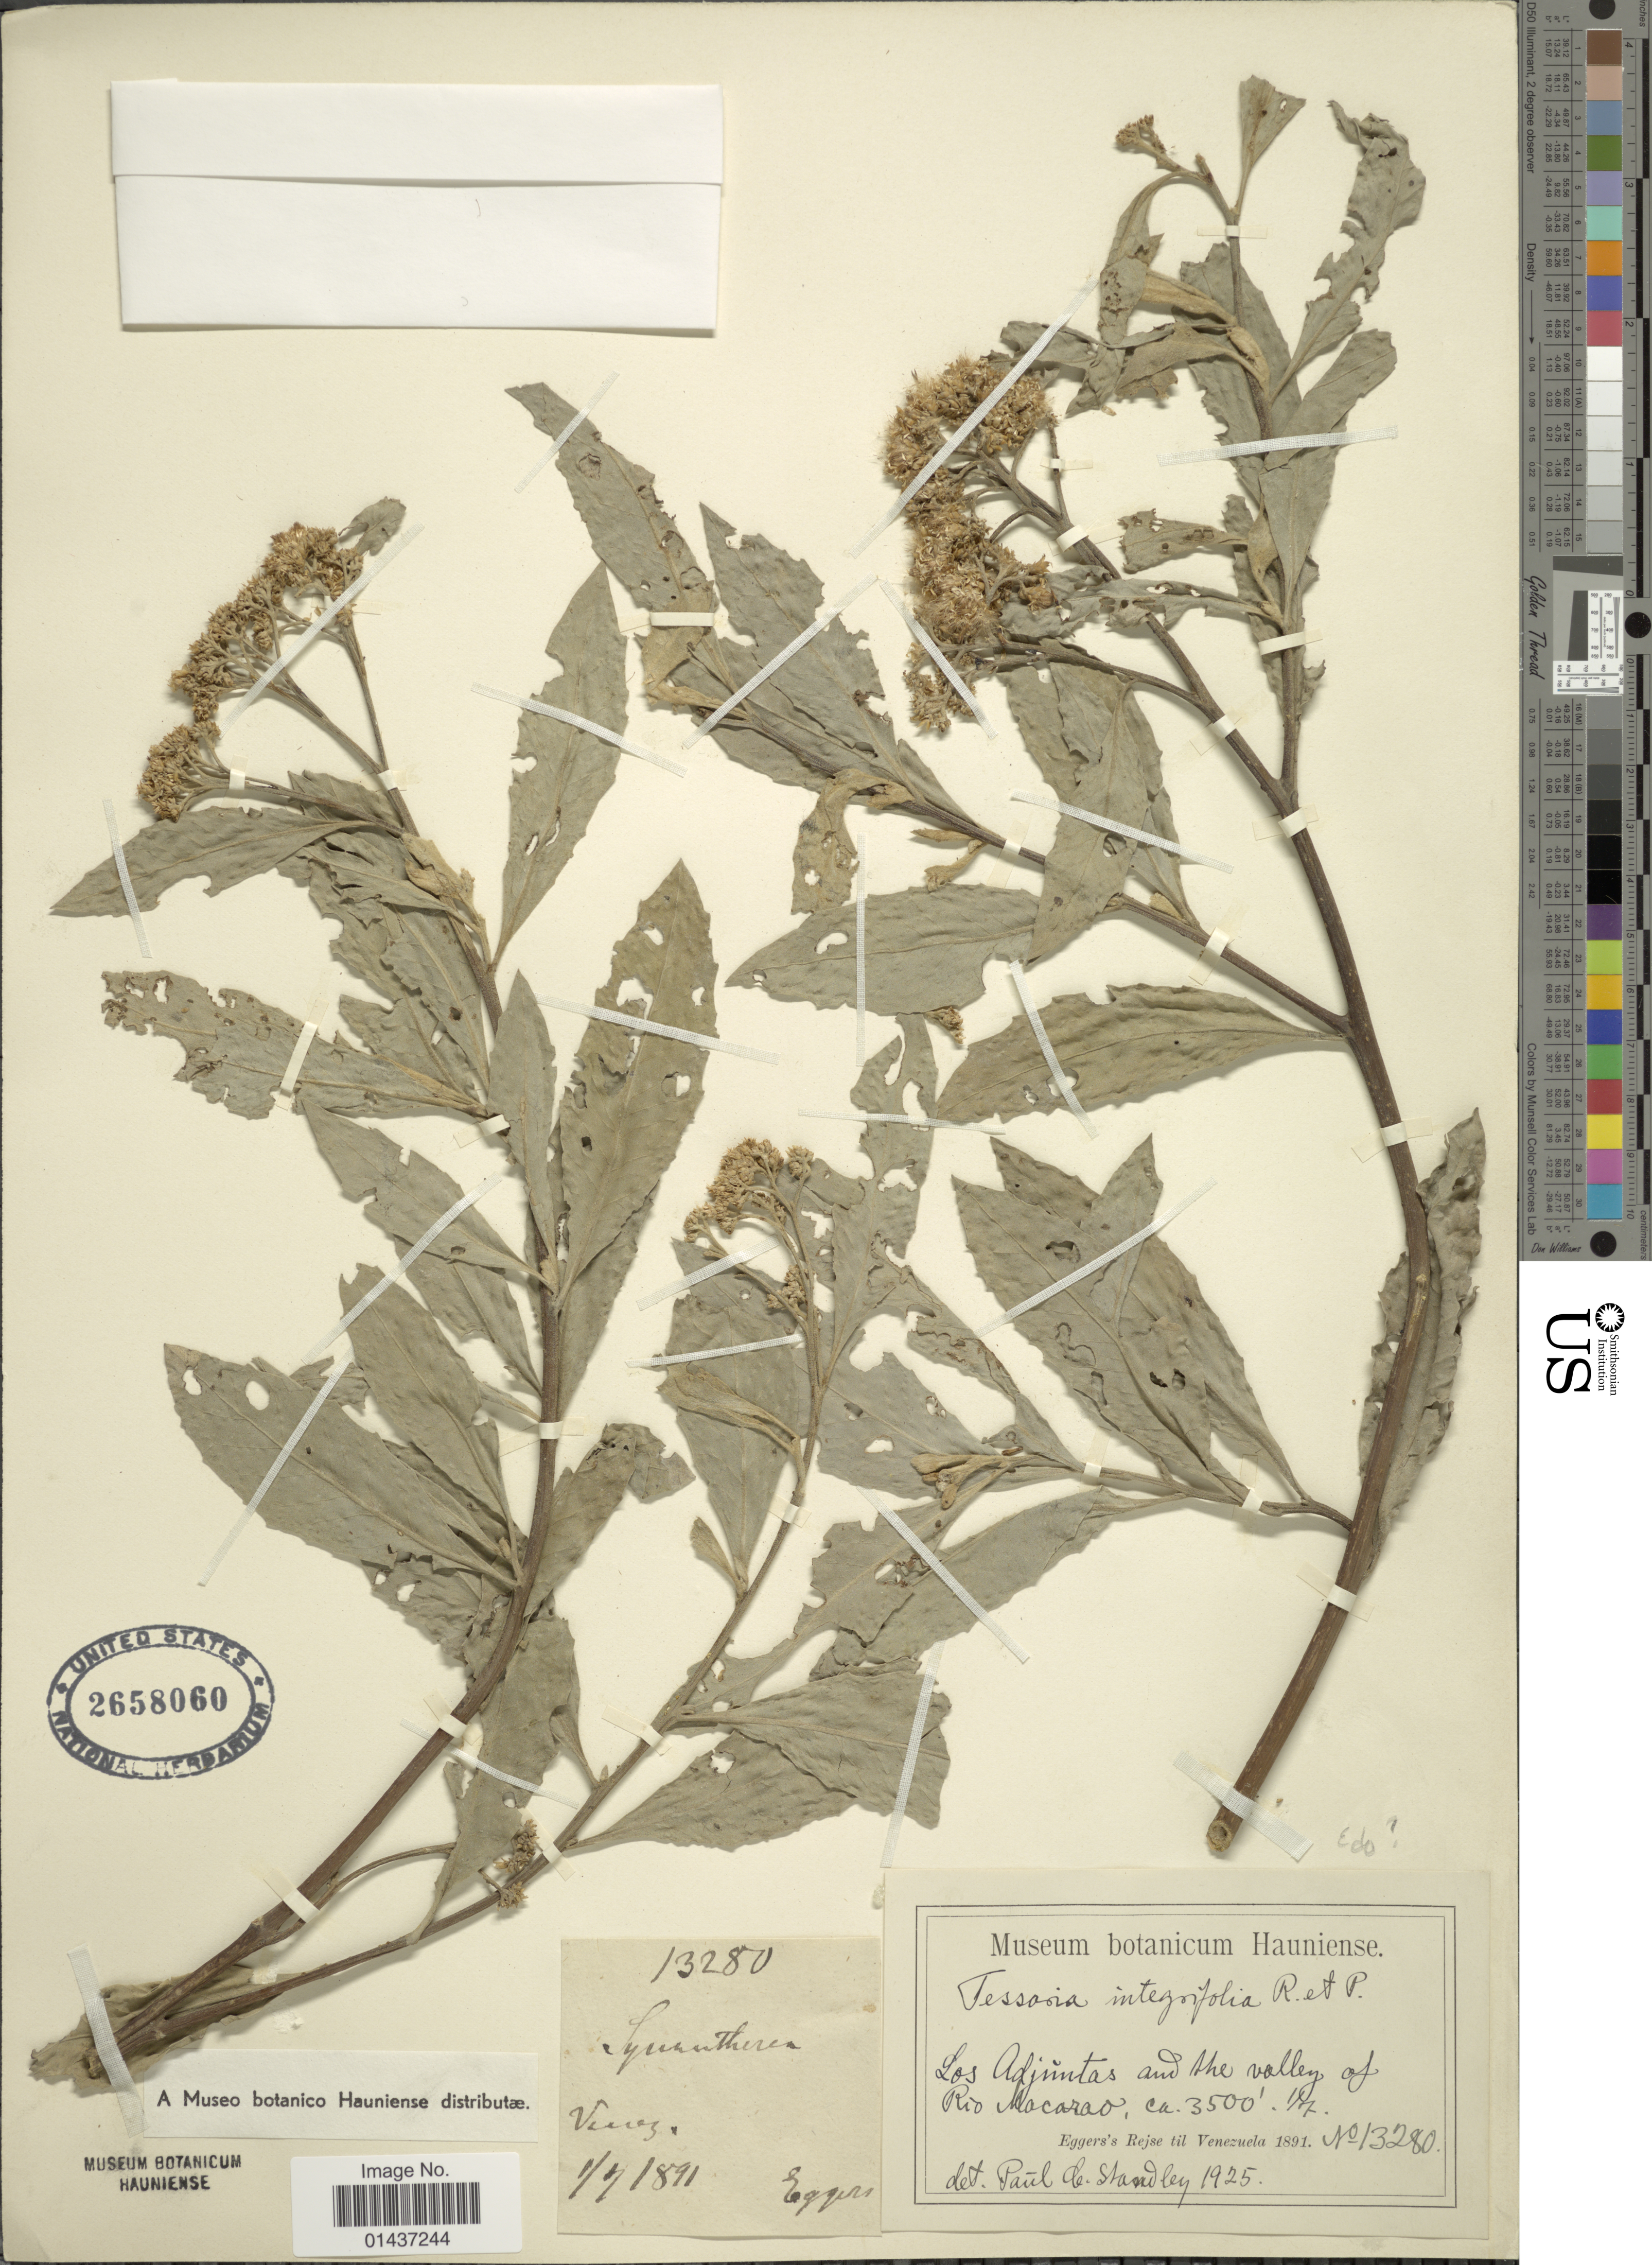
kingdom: Plantae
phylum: Tracheophyta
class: Magnoliopsida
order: Asterales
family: Asteraceae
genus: Tessaria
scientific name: Tessaria integrifolia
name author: Ruiz & Pav.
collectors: H. F. A. von Eggers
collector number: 13280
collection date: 1891-07-01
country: Venezuela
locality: Los Adjuntas and the valley of Rio Macarao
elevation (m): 1067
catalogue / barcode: US 2658060